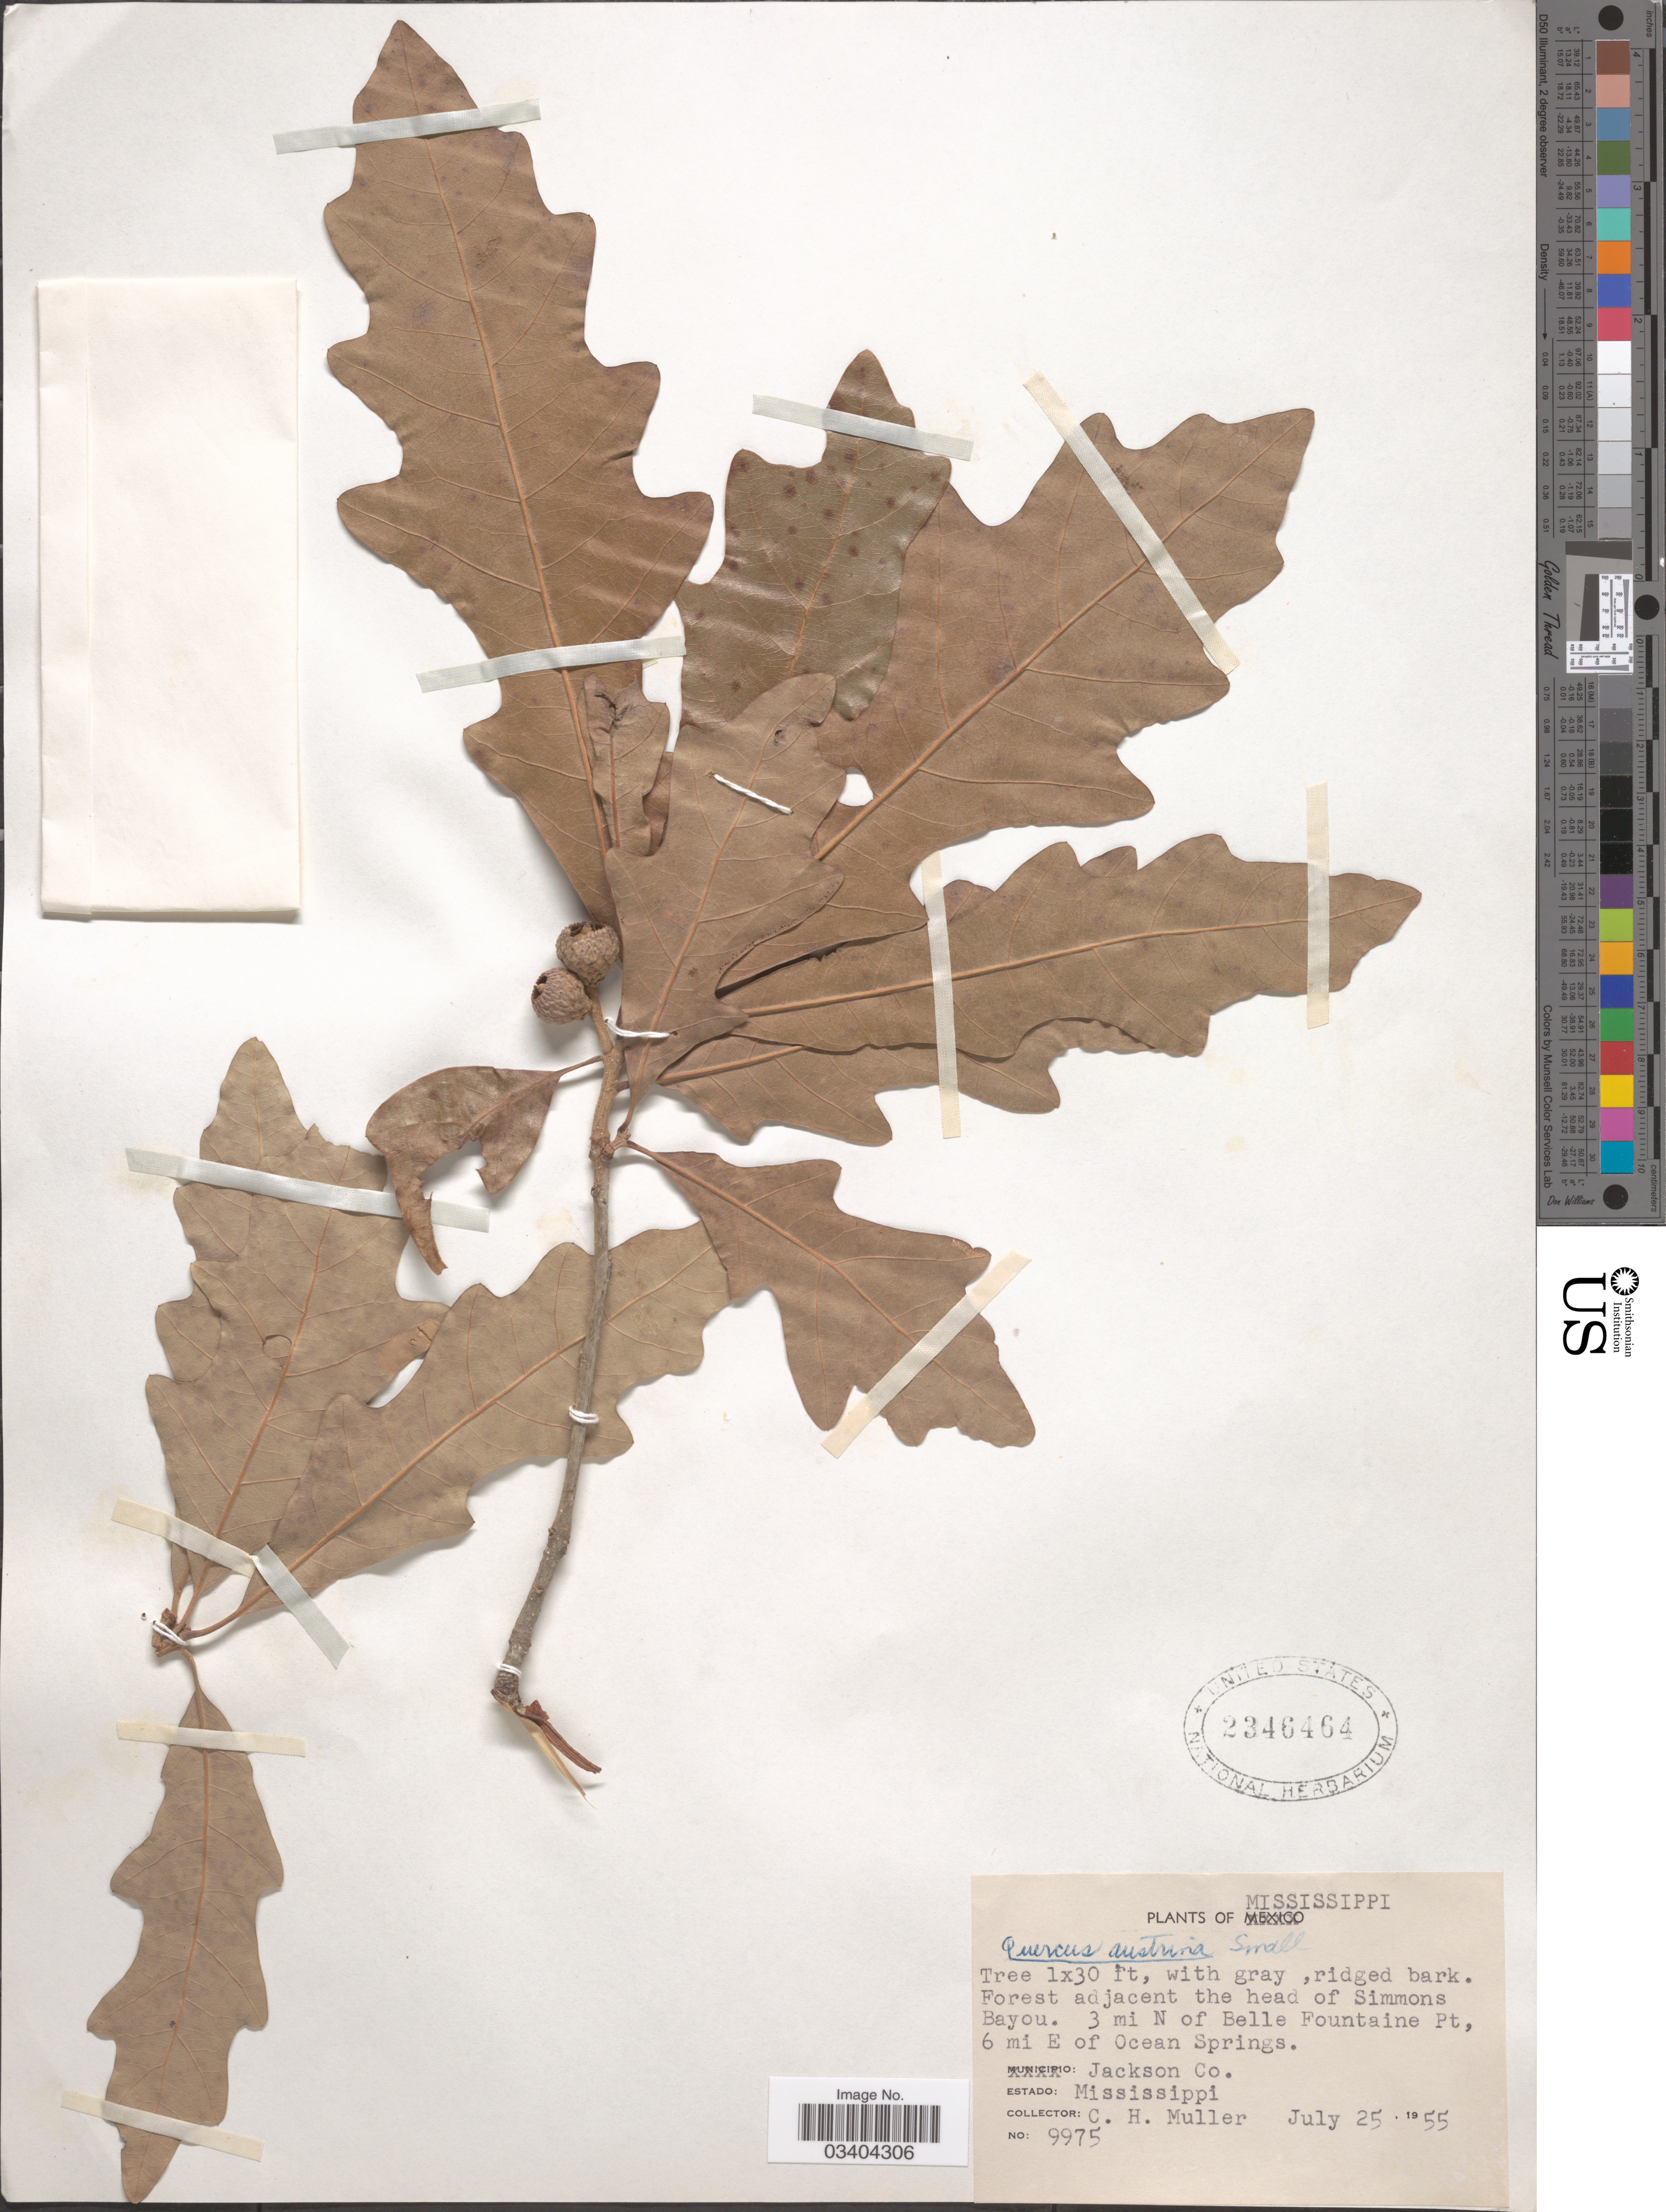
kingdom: Plantae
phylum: Tracheophyta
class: Magnoliopsida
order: Fagales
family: Fagaceae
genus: Quercus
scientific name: Quercus durandii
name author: Buckley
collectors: C. H. Mueller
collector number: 9975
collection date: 1955-07-25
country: United States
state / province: Mississippi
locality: Forest adjacent the head of Simmons Bayou. 3 mi N of Belle Fountaine Pt, 6 mi E of Ocean Springs. Jackson Co.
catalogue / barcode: US 2346464